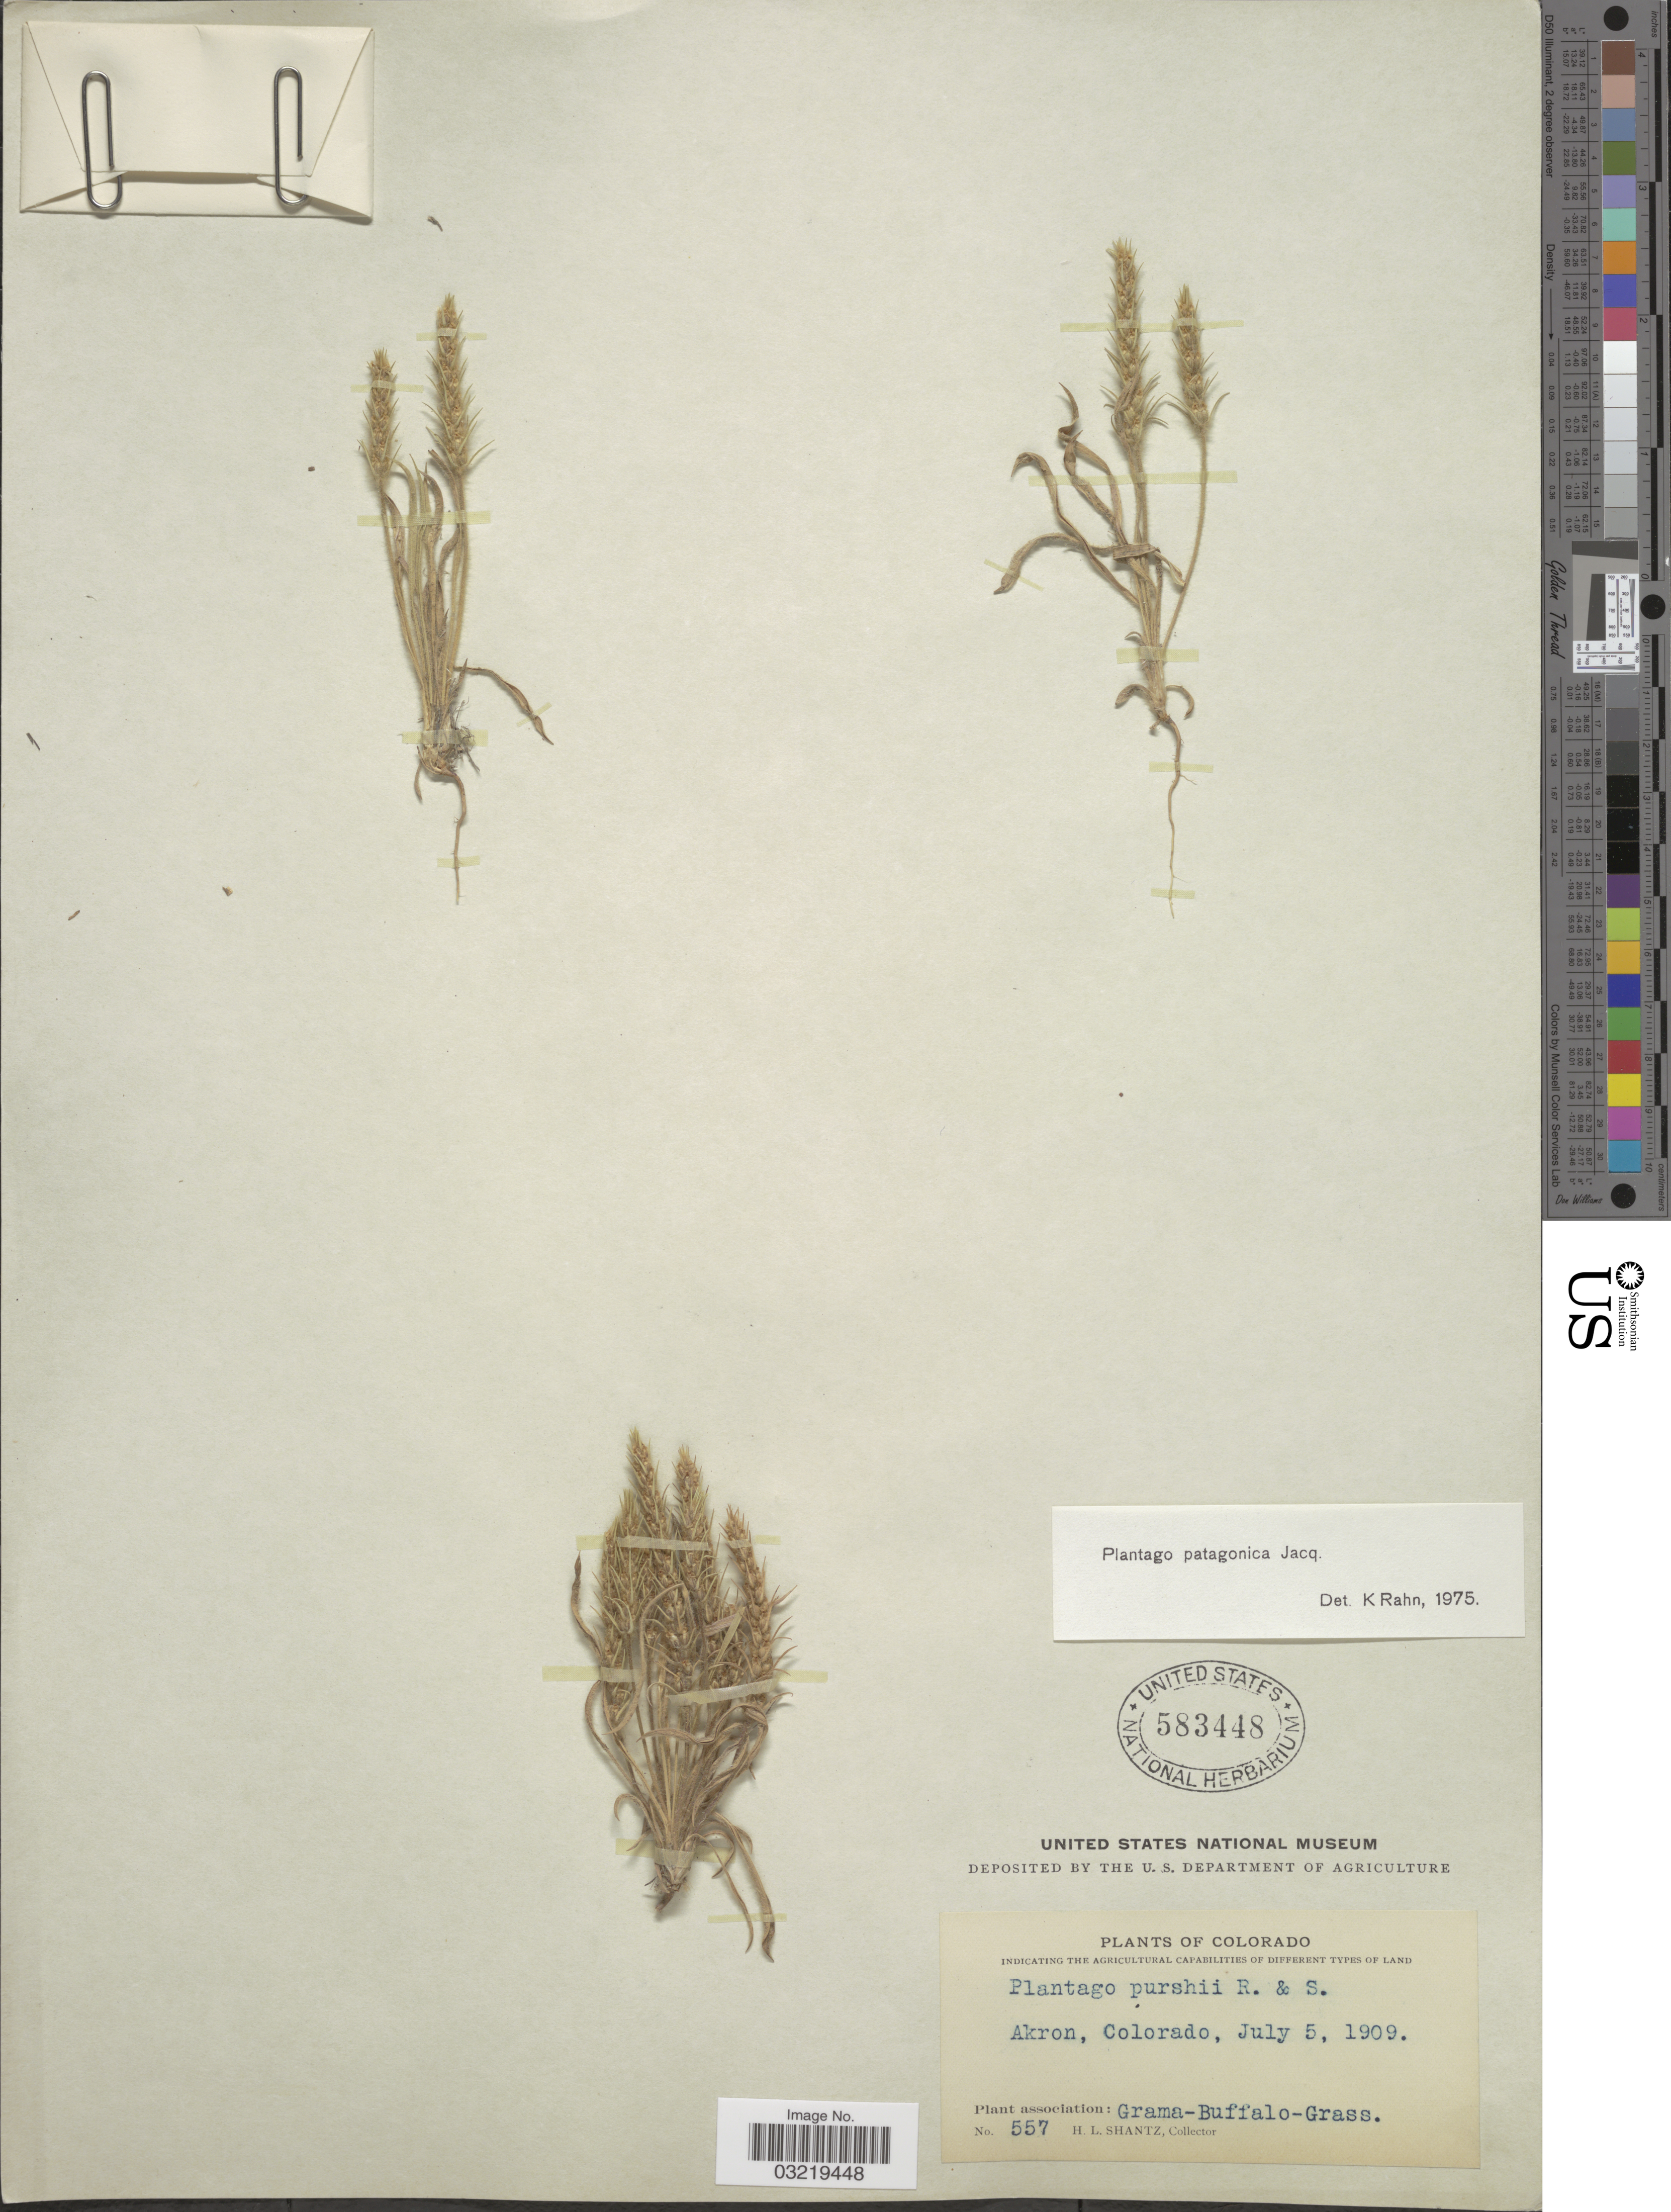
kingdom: Plantae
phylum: Tracheophyta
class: Magnoliopsida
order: Lamiales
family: Plantaginaceae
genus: Plantago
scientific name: Plantago patagonica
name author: Jacq.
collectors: H. Shantz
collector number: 557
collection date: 1909-07-05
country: United States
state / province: Colorado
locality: Akron.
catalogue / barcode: US 583448